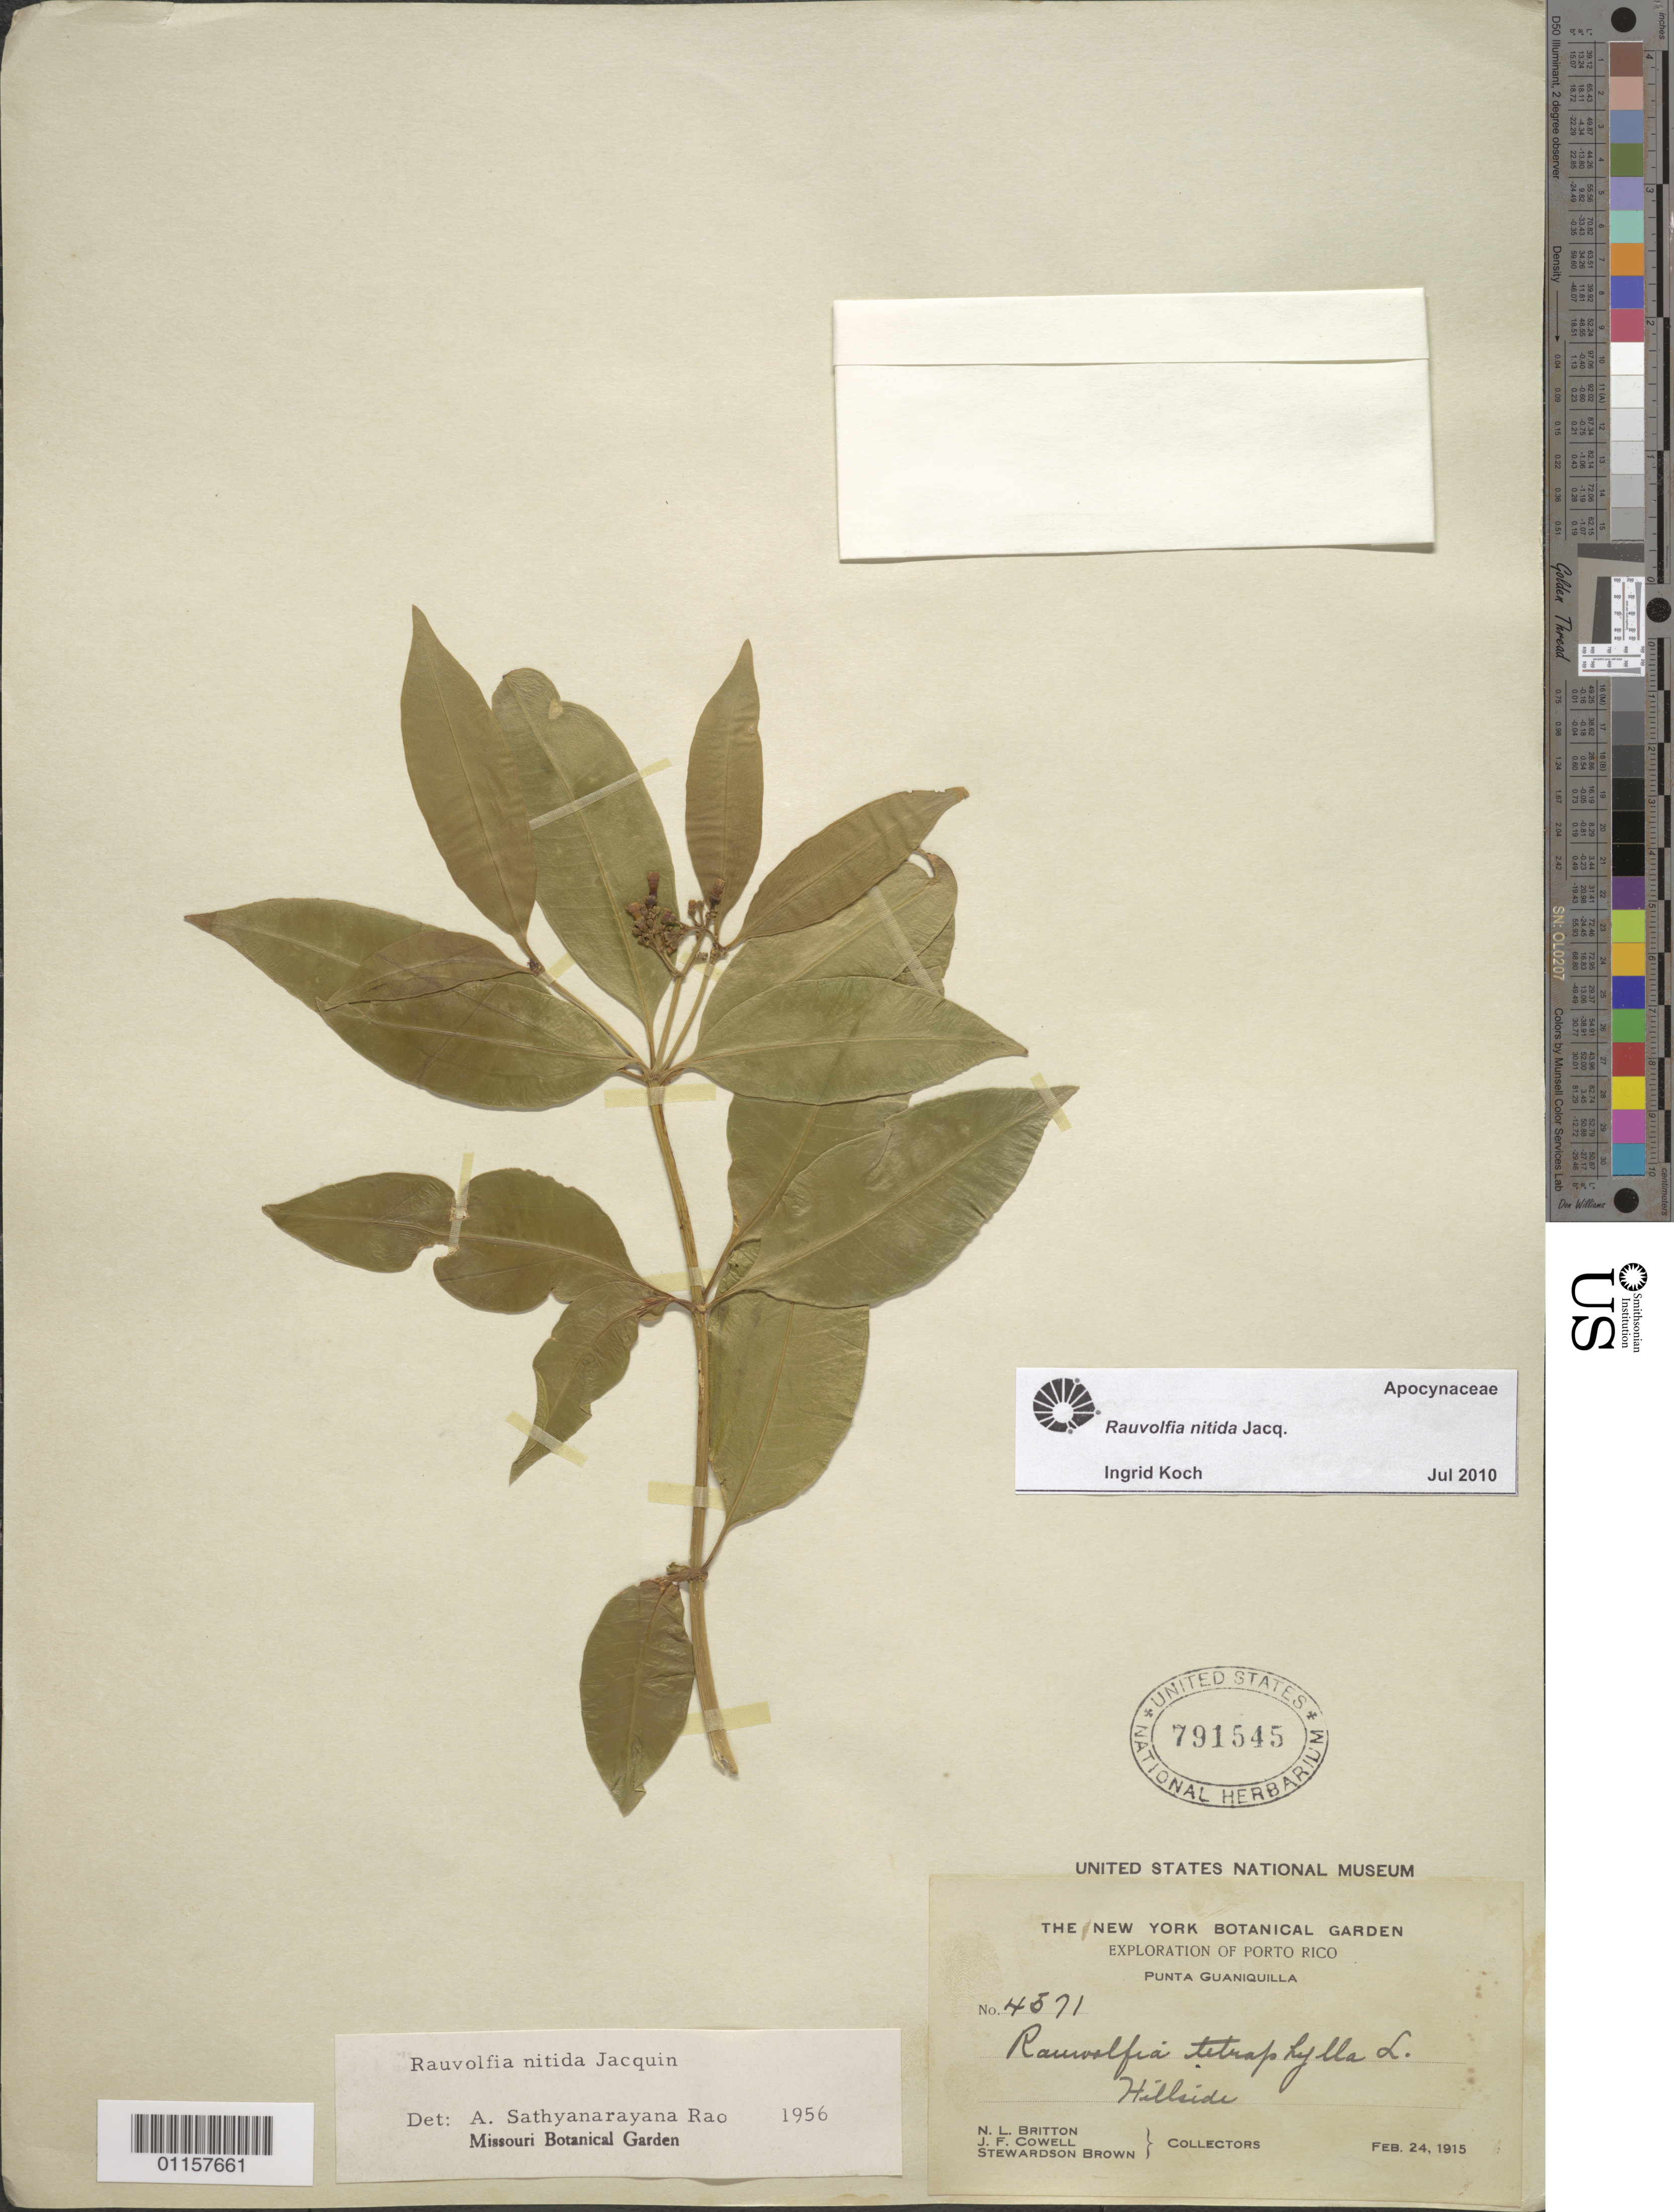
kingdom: Plantae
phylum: Tracheophyta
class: Magnoliopsida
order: Gentianales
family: Apocynaceae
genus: Rauvolfia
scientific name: Rauvolfia nitida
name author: Jacq.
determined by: Koch, I.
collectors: N. Britton, J. F. Cowell & S. Brown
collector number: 4571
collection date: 1915-02-24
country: Puerto Rico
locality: Punta Guaniquilla.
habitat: Hillside.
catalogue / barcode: US 791545